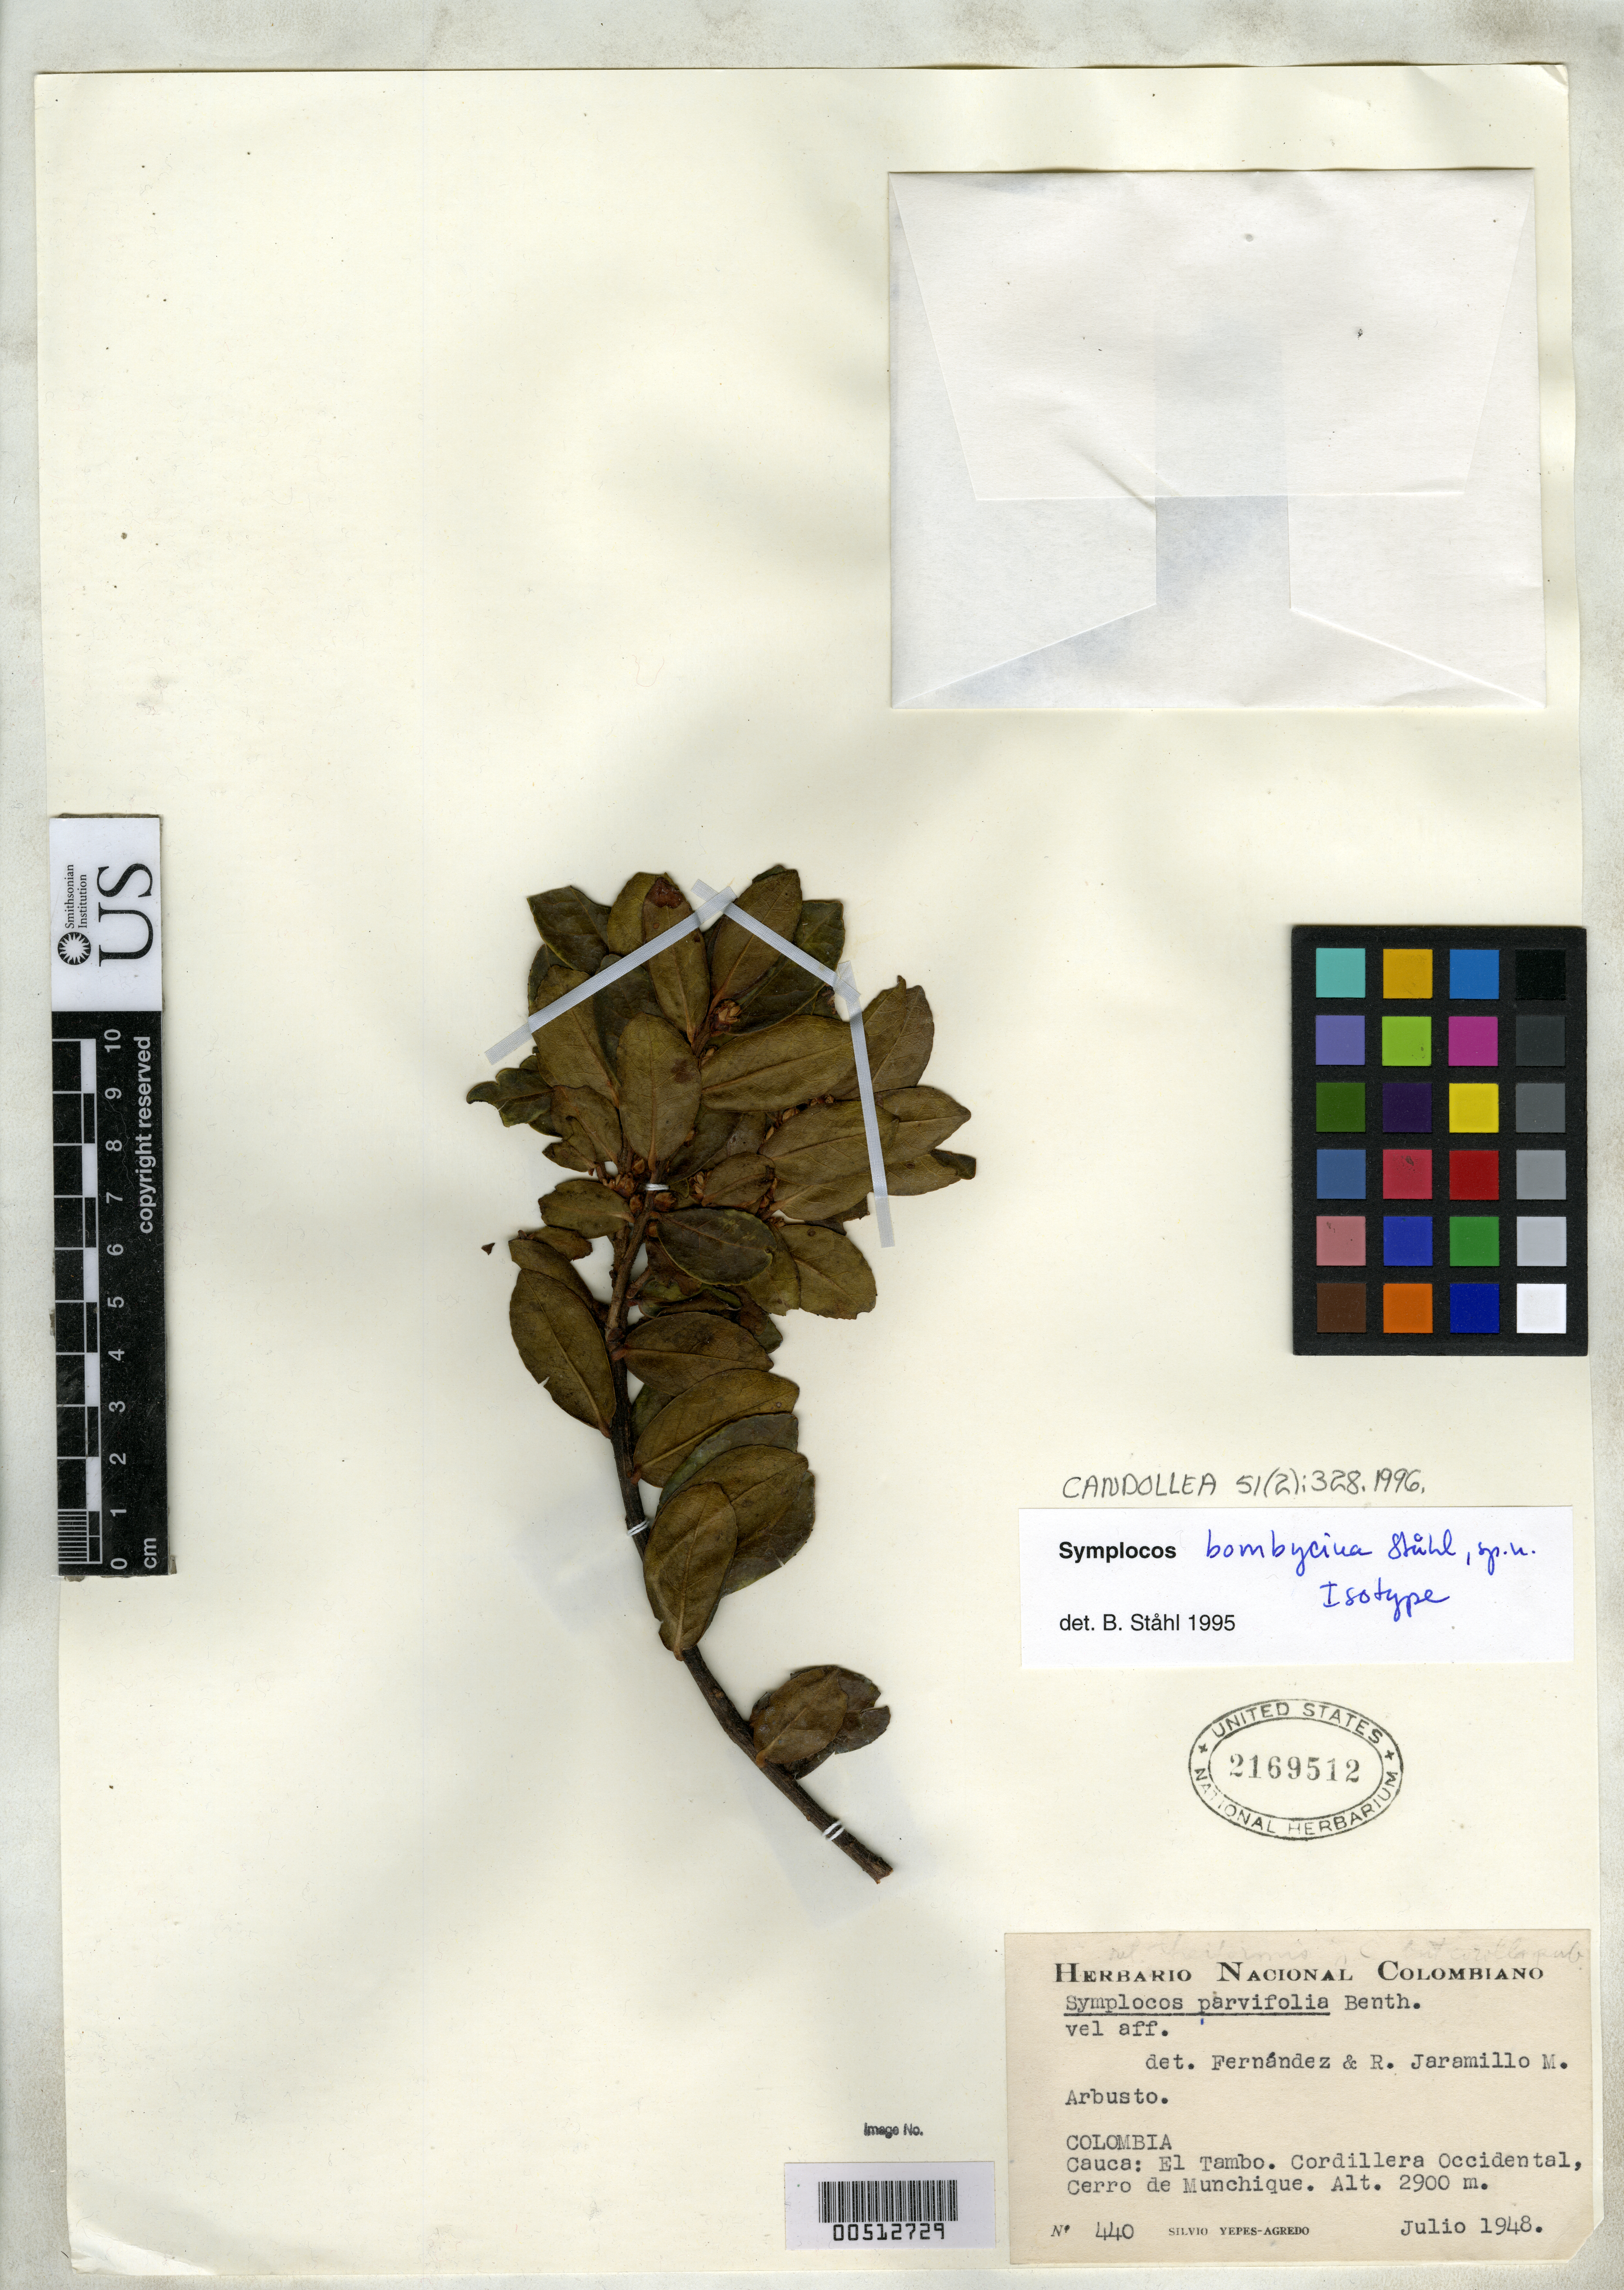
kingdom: Plantae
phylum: Tracheophyta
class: Magnoliopsida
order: Ericales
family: Symplocaceae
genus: Symplocos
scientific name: Symplocos bombycina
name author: B. Ståhl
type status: Isotype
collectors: S. Yepes-Agredo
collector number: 440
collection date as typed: Jul 1948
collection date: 1948-07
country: Colombia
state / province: Cauca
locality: El Tambo, Cordillera Occidental, Cerro de Munchique.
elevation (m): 2900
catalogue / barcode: US 2169512